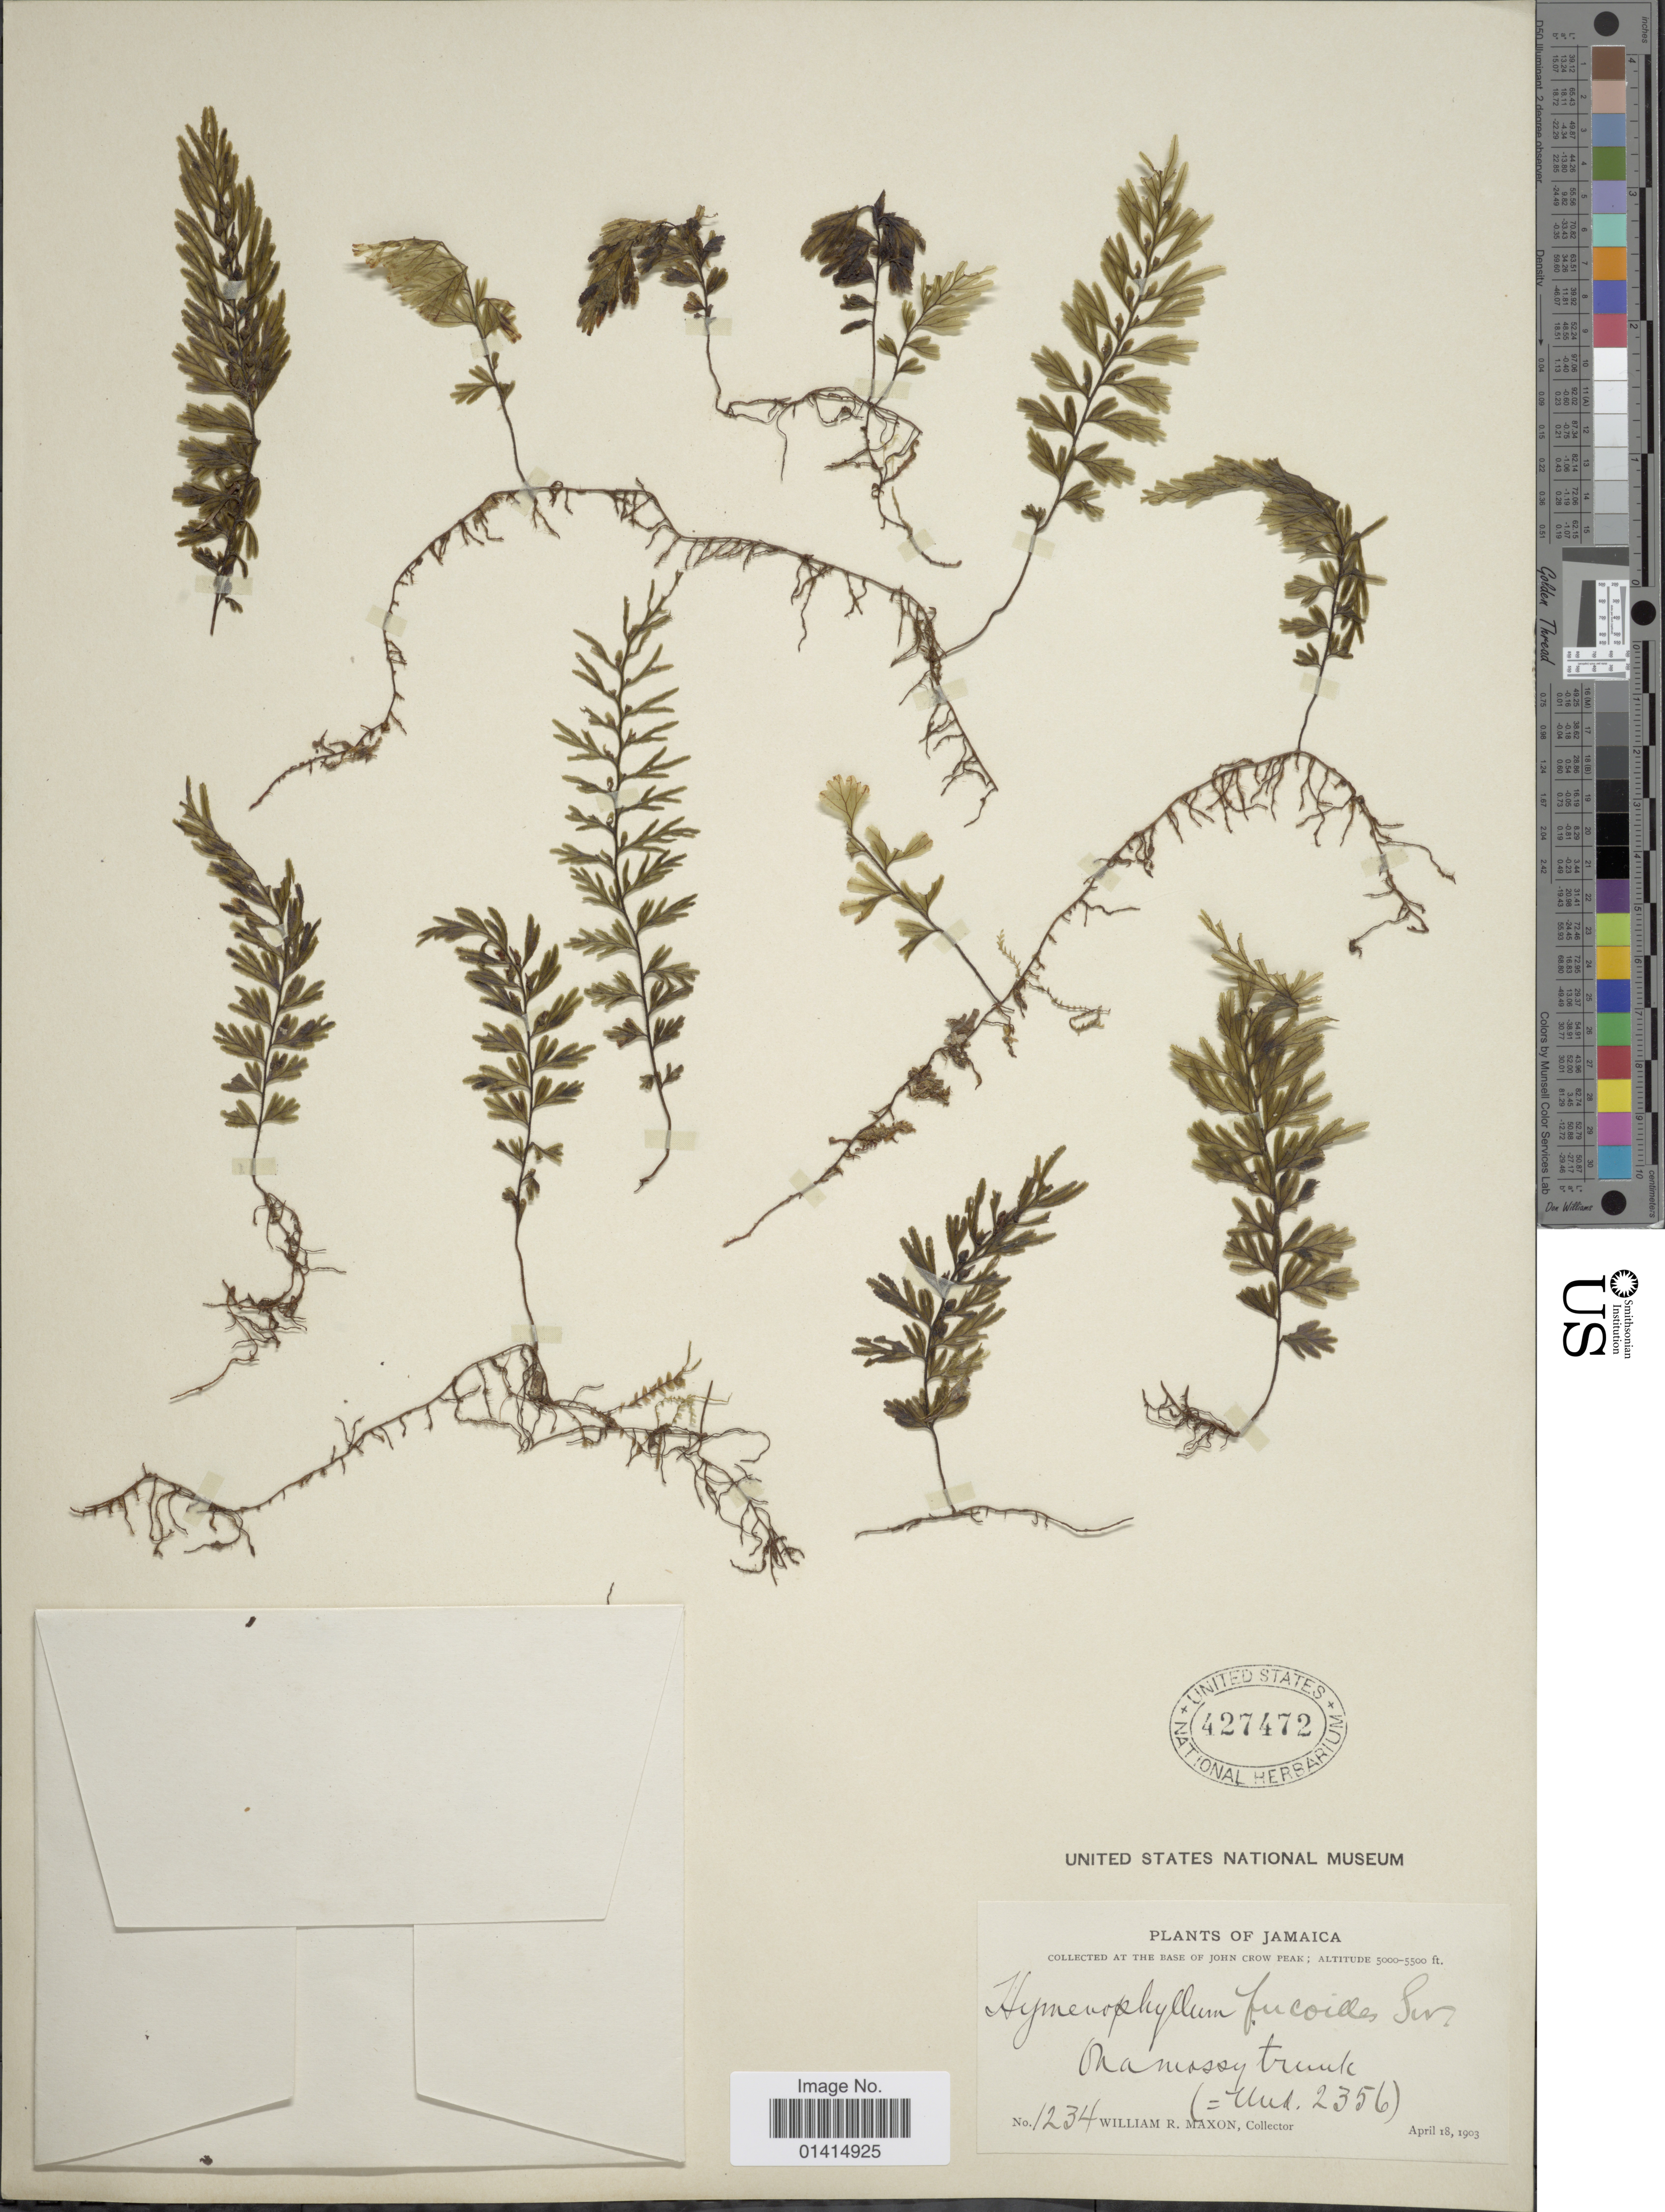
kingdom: Plantae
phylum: Tracheophyta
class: Polypodiopsida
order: Hymenophyllales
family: Hymenophyllaceae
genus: Hymenophyllum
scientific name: Hymenophyllum fucoides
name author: (Sw.) Sw.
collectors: W. R. Maxon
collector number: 1234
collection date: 1903-04-18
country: Jamaica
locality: At the base of John Crow Peak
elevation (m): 1524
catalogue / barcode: US 427472